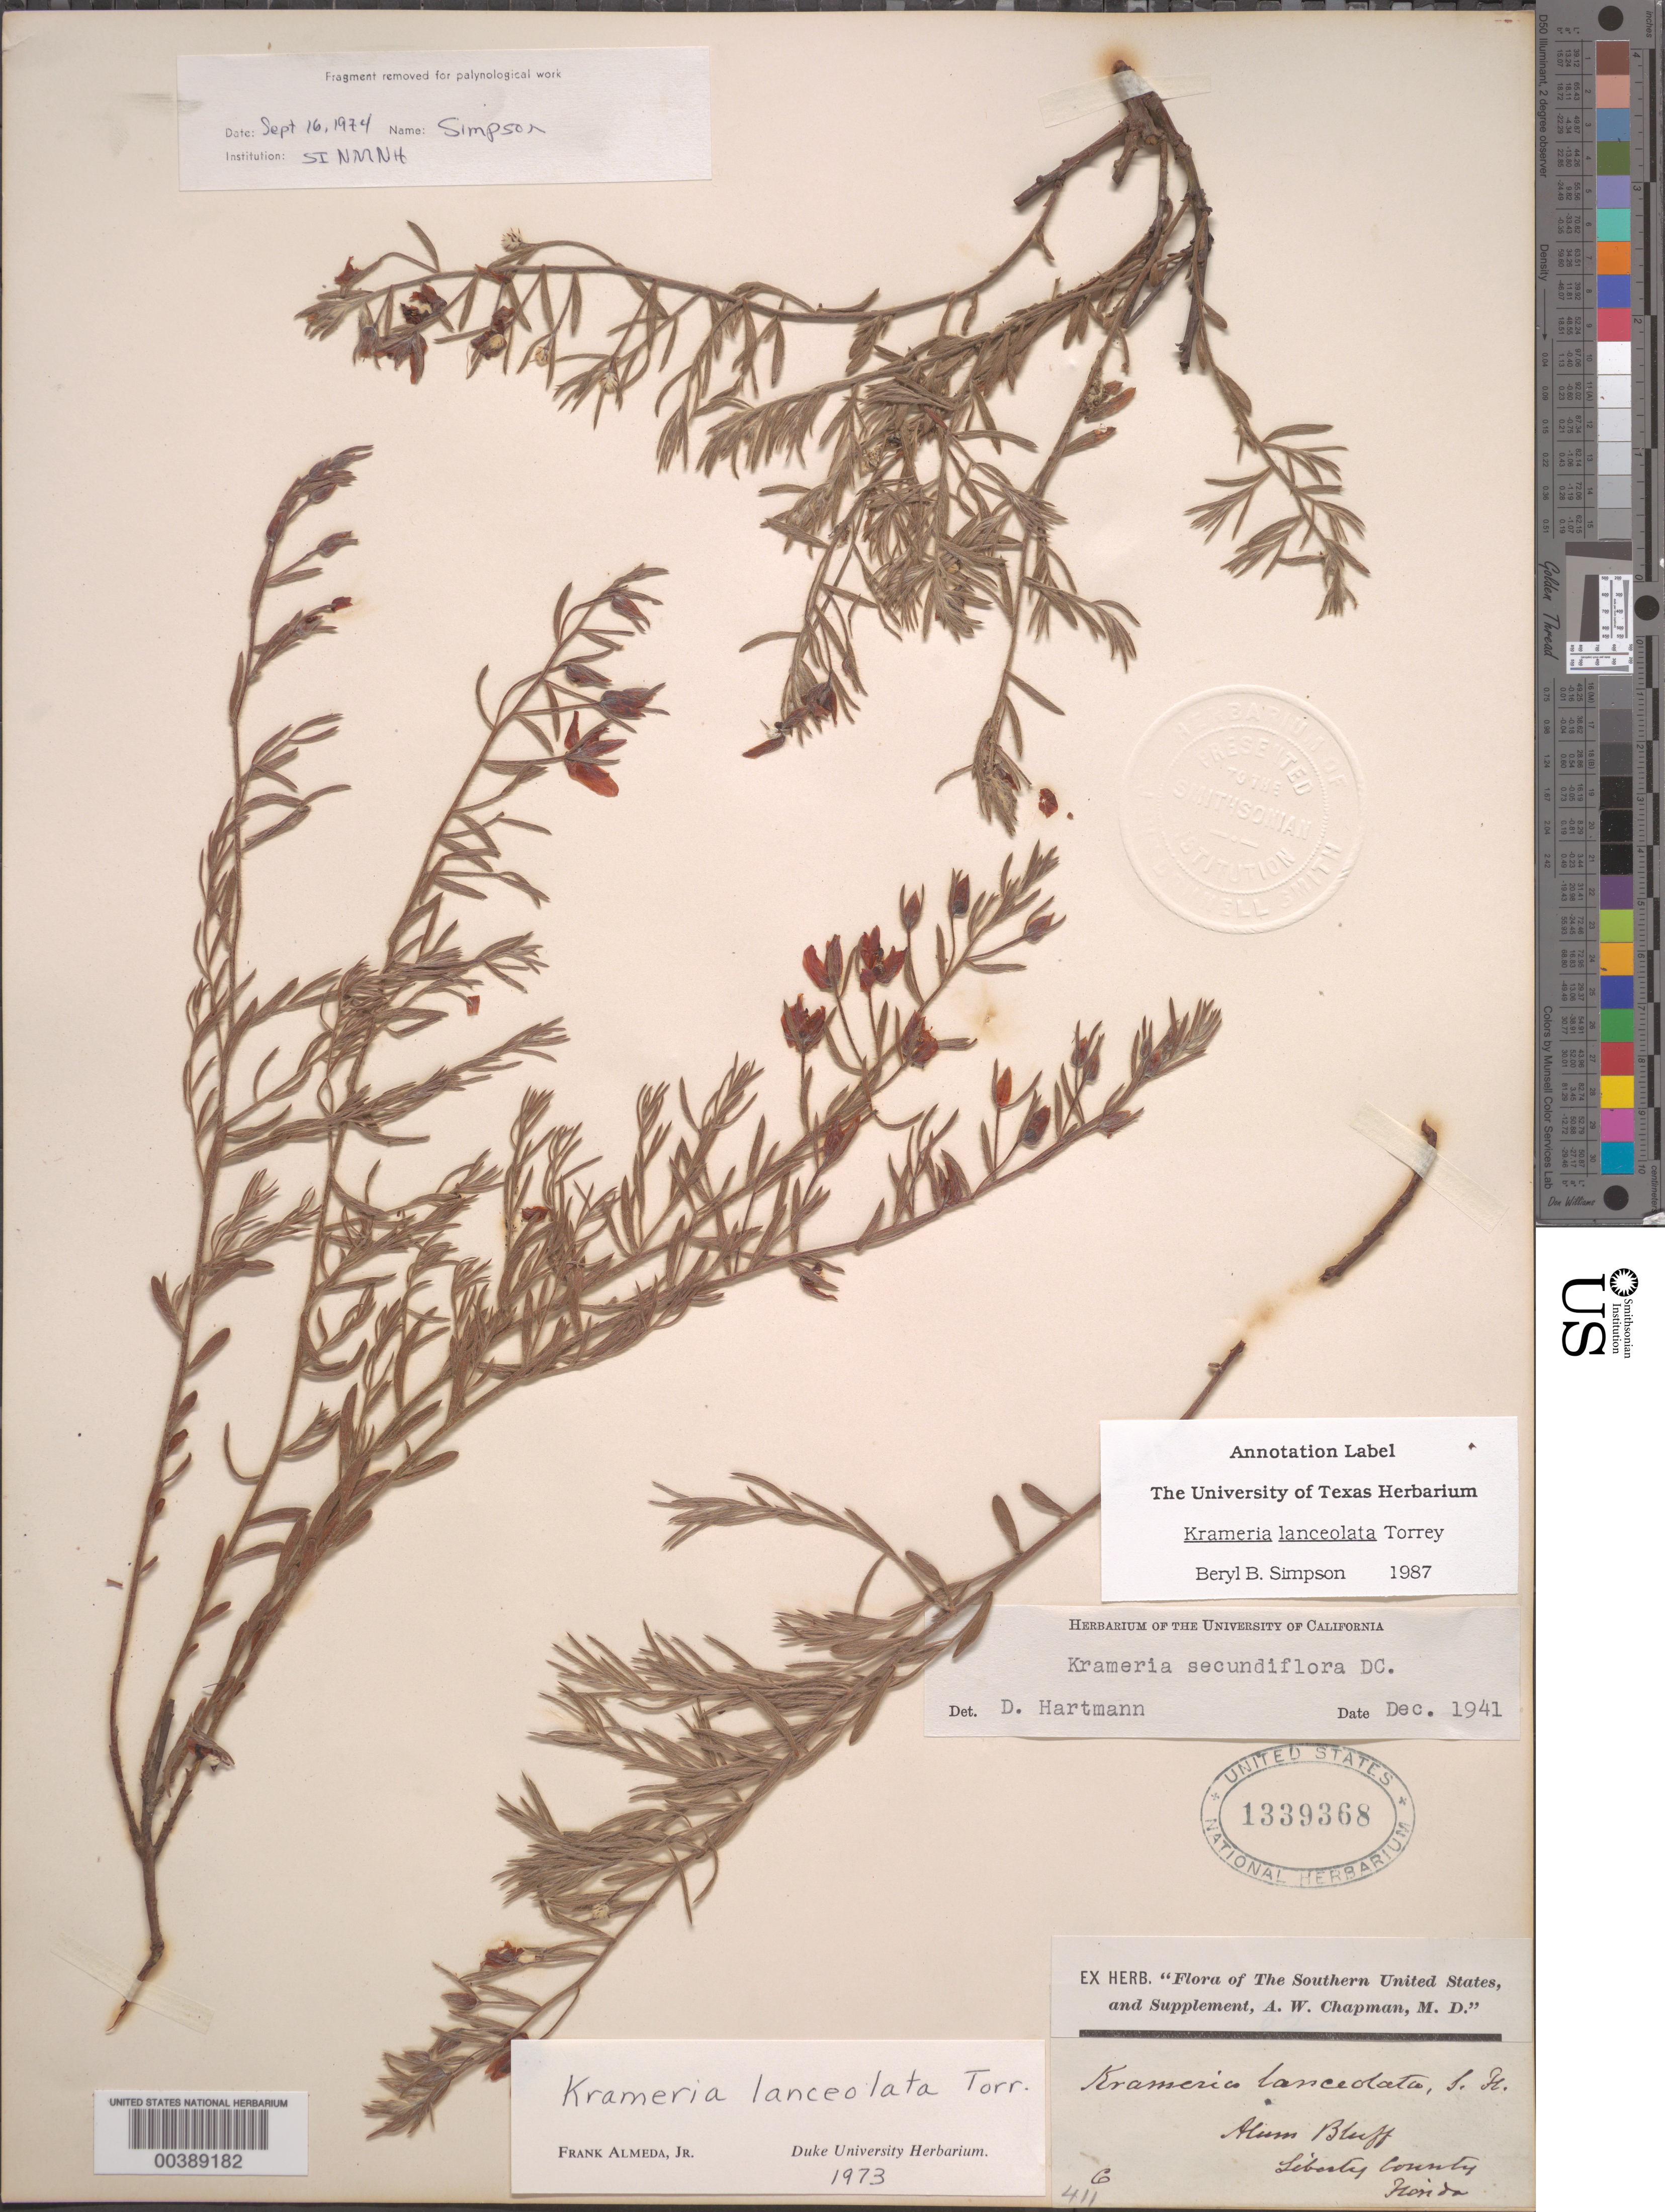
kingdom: Plantae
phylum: Tracheophyta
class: Magnoliopsida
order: Zygophyllales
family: Krameriaceae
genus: Krameria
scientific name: Krameria lanceolata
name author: Torr.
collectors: A. W. Chapman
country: United States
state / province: Florida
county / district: Liberty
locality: Alum bluff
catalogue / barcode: US 1339368